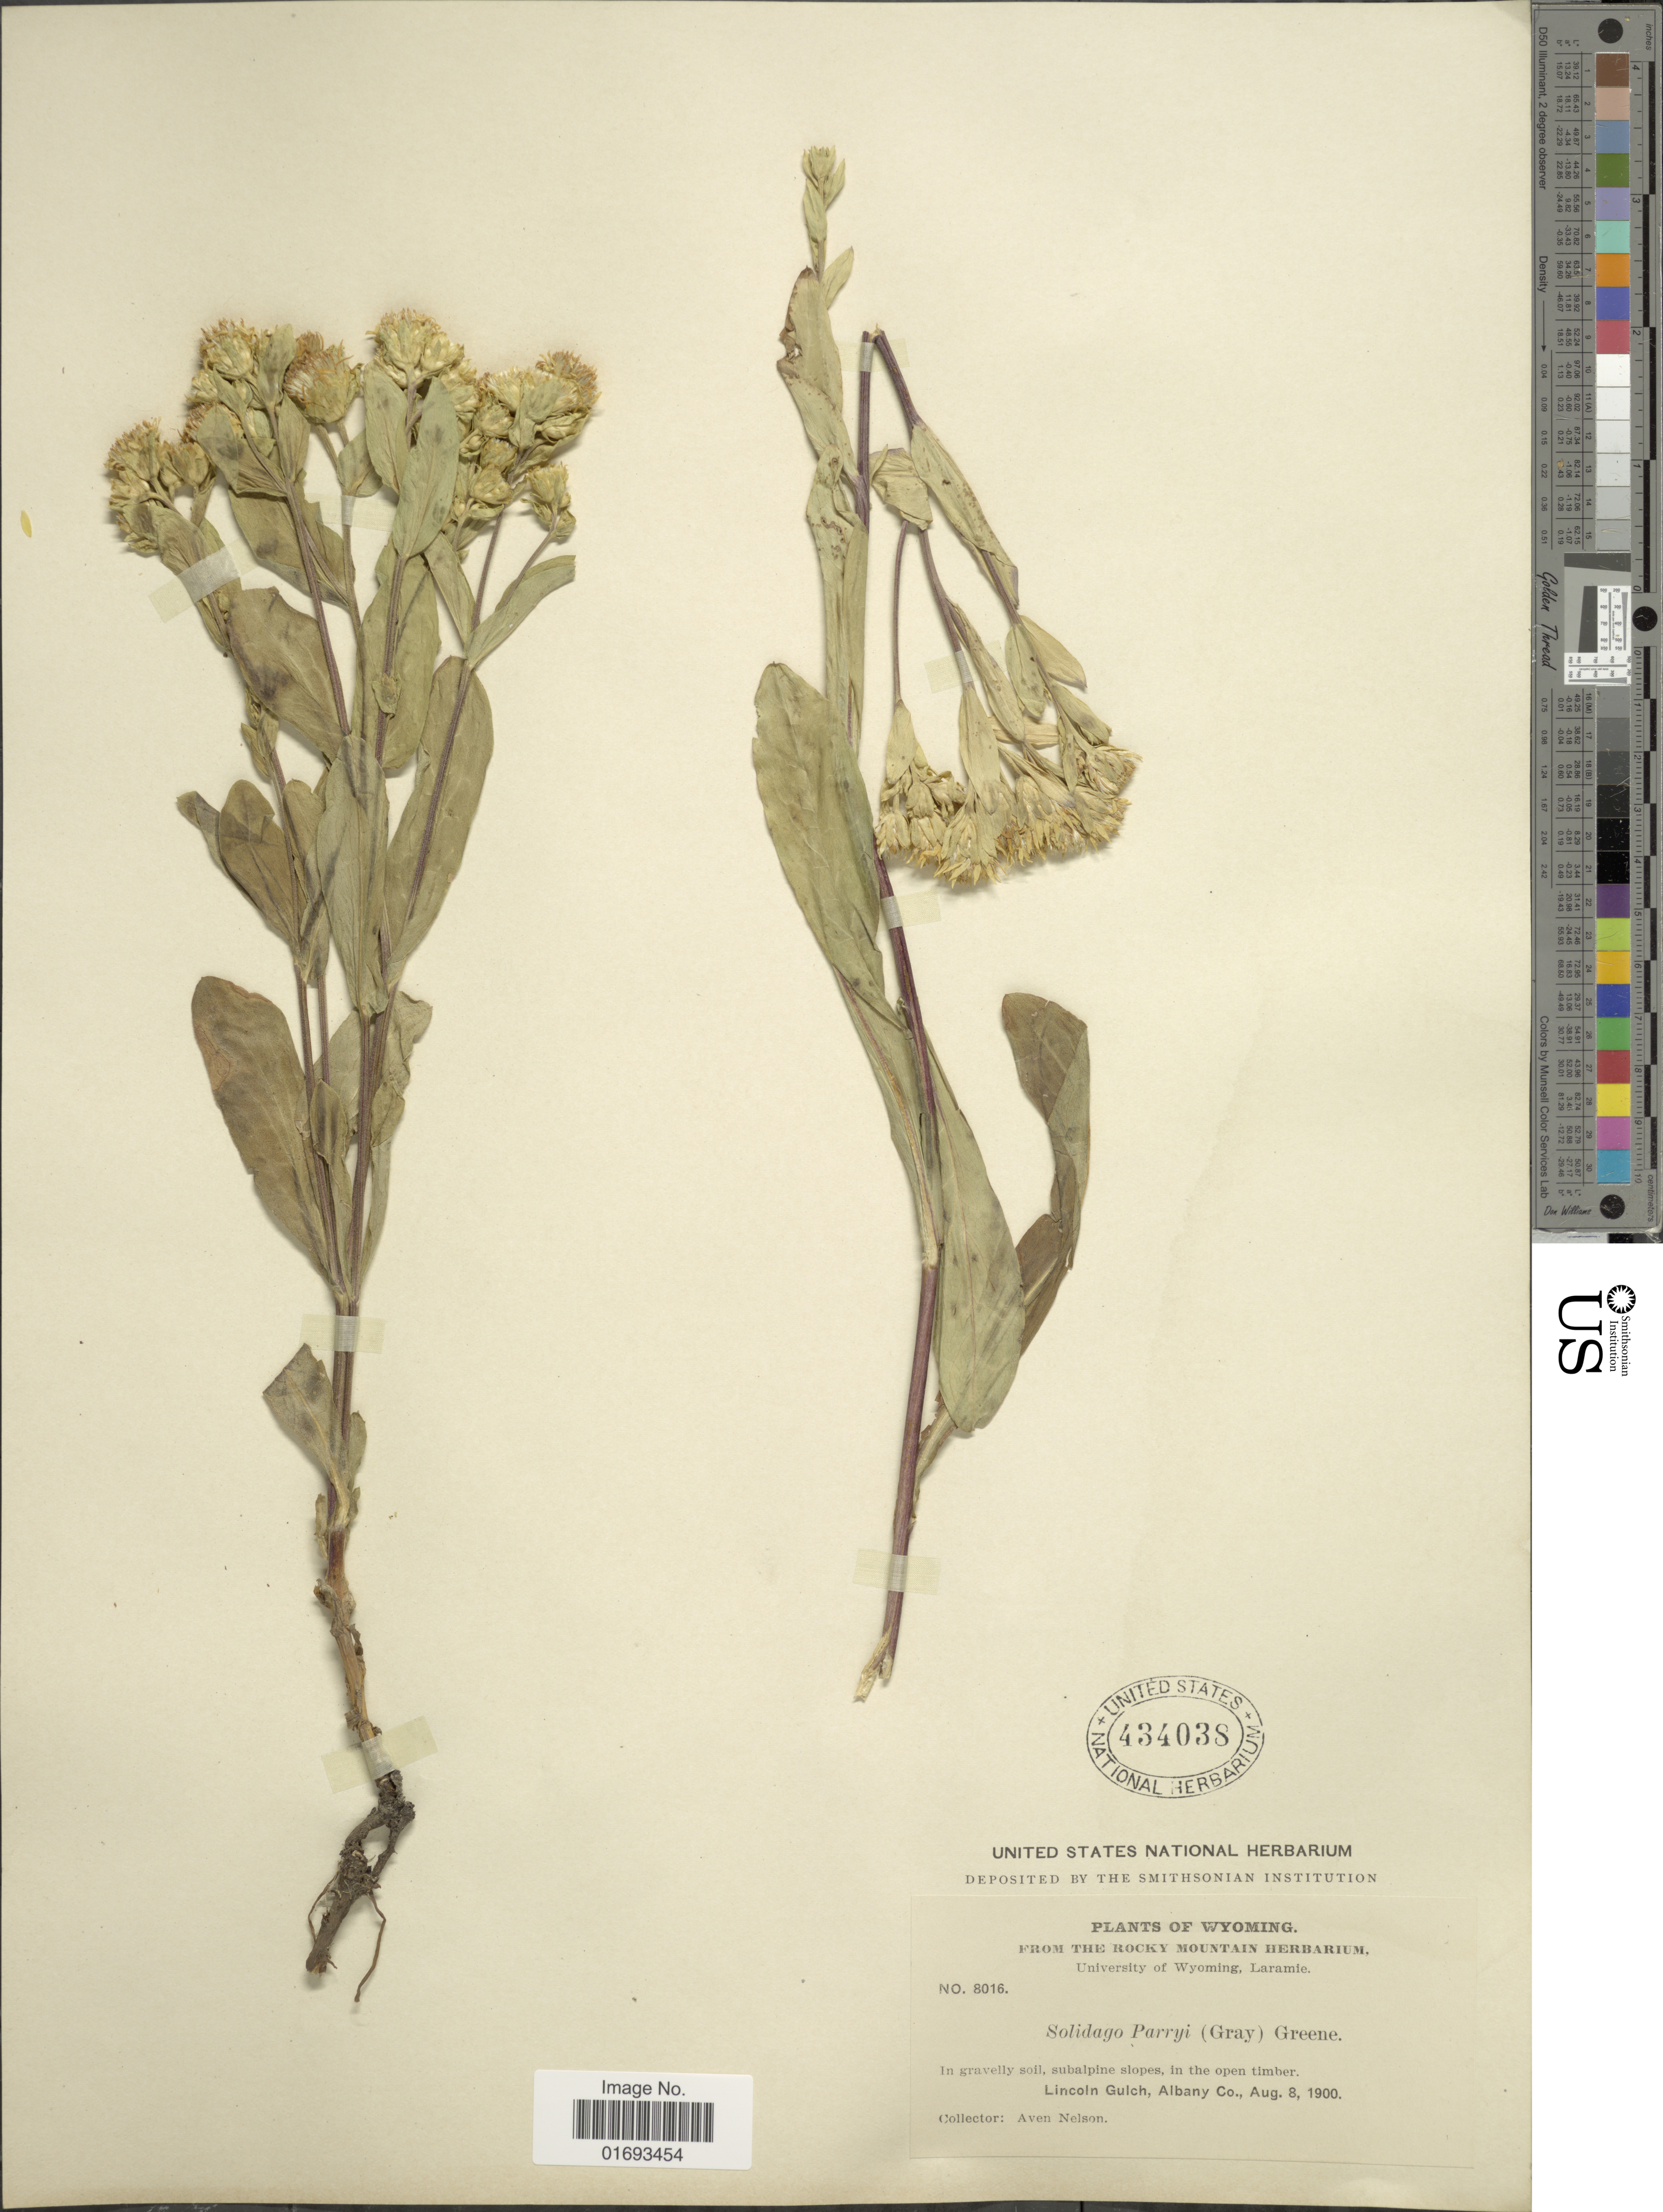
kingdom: Plantae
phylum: Tracheophyta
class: Magnoliopsida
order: Asterales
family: Asteraceae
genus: Oreochrysum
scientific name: Oreochrysum parryi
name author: (A. Gray) Rydb.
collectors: A. Nelson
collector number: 8016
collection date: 1900-08-08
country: United States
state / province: Wyoming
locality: In gravelly soil, subalpine slopes, in the open timber, Lincoln Gulch, Albany Co.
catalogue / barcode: US 434038